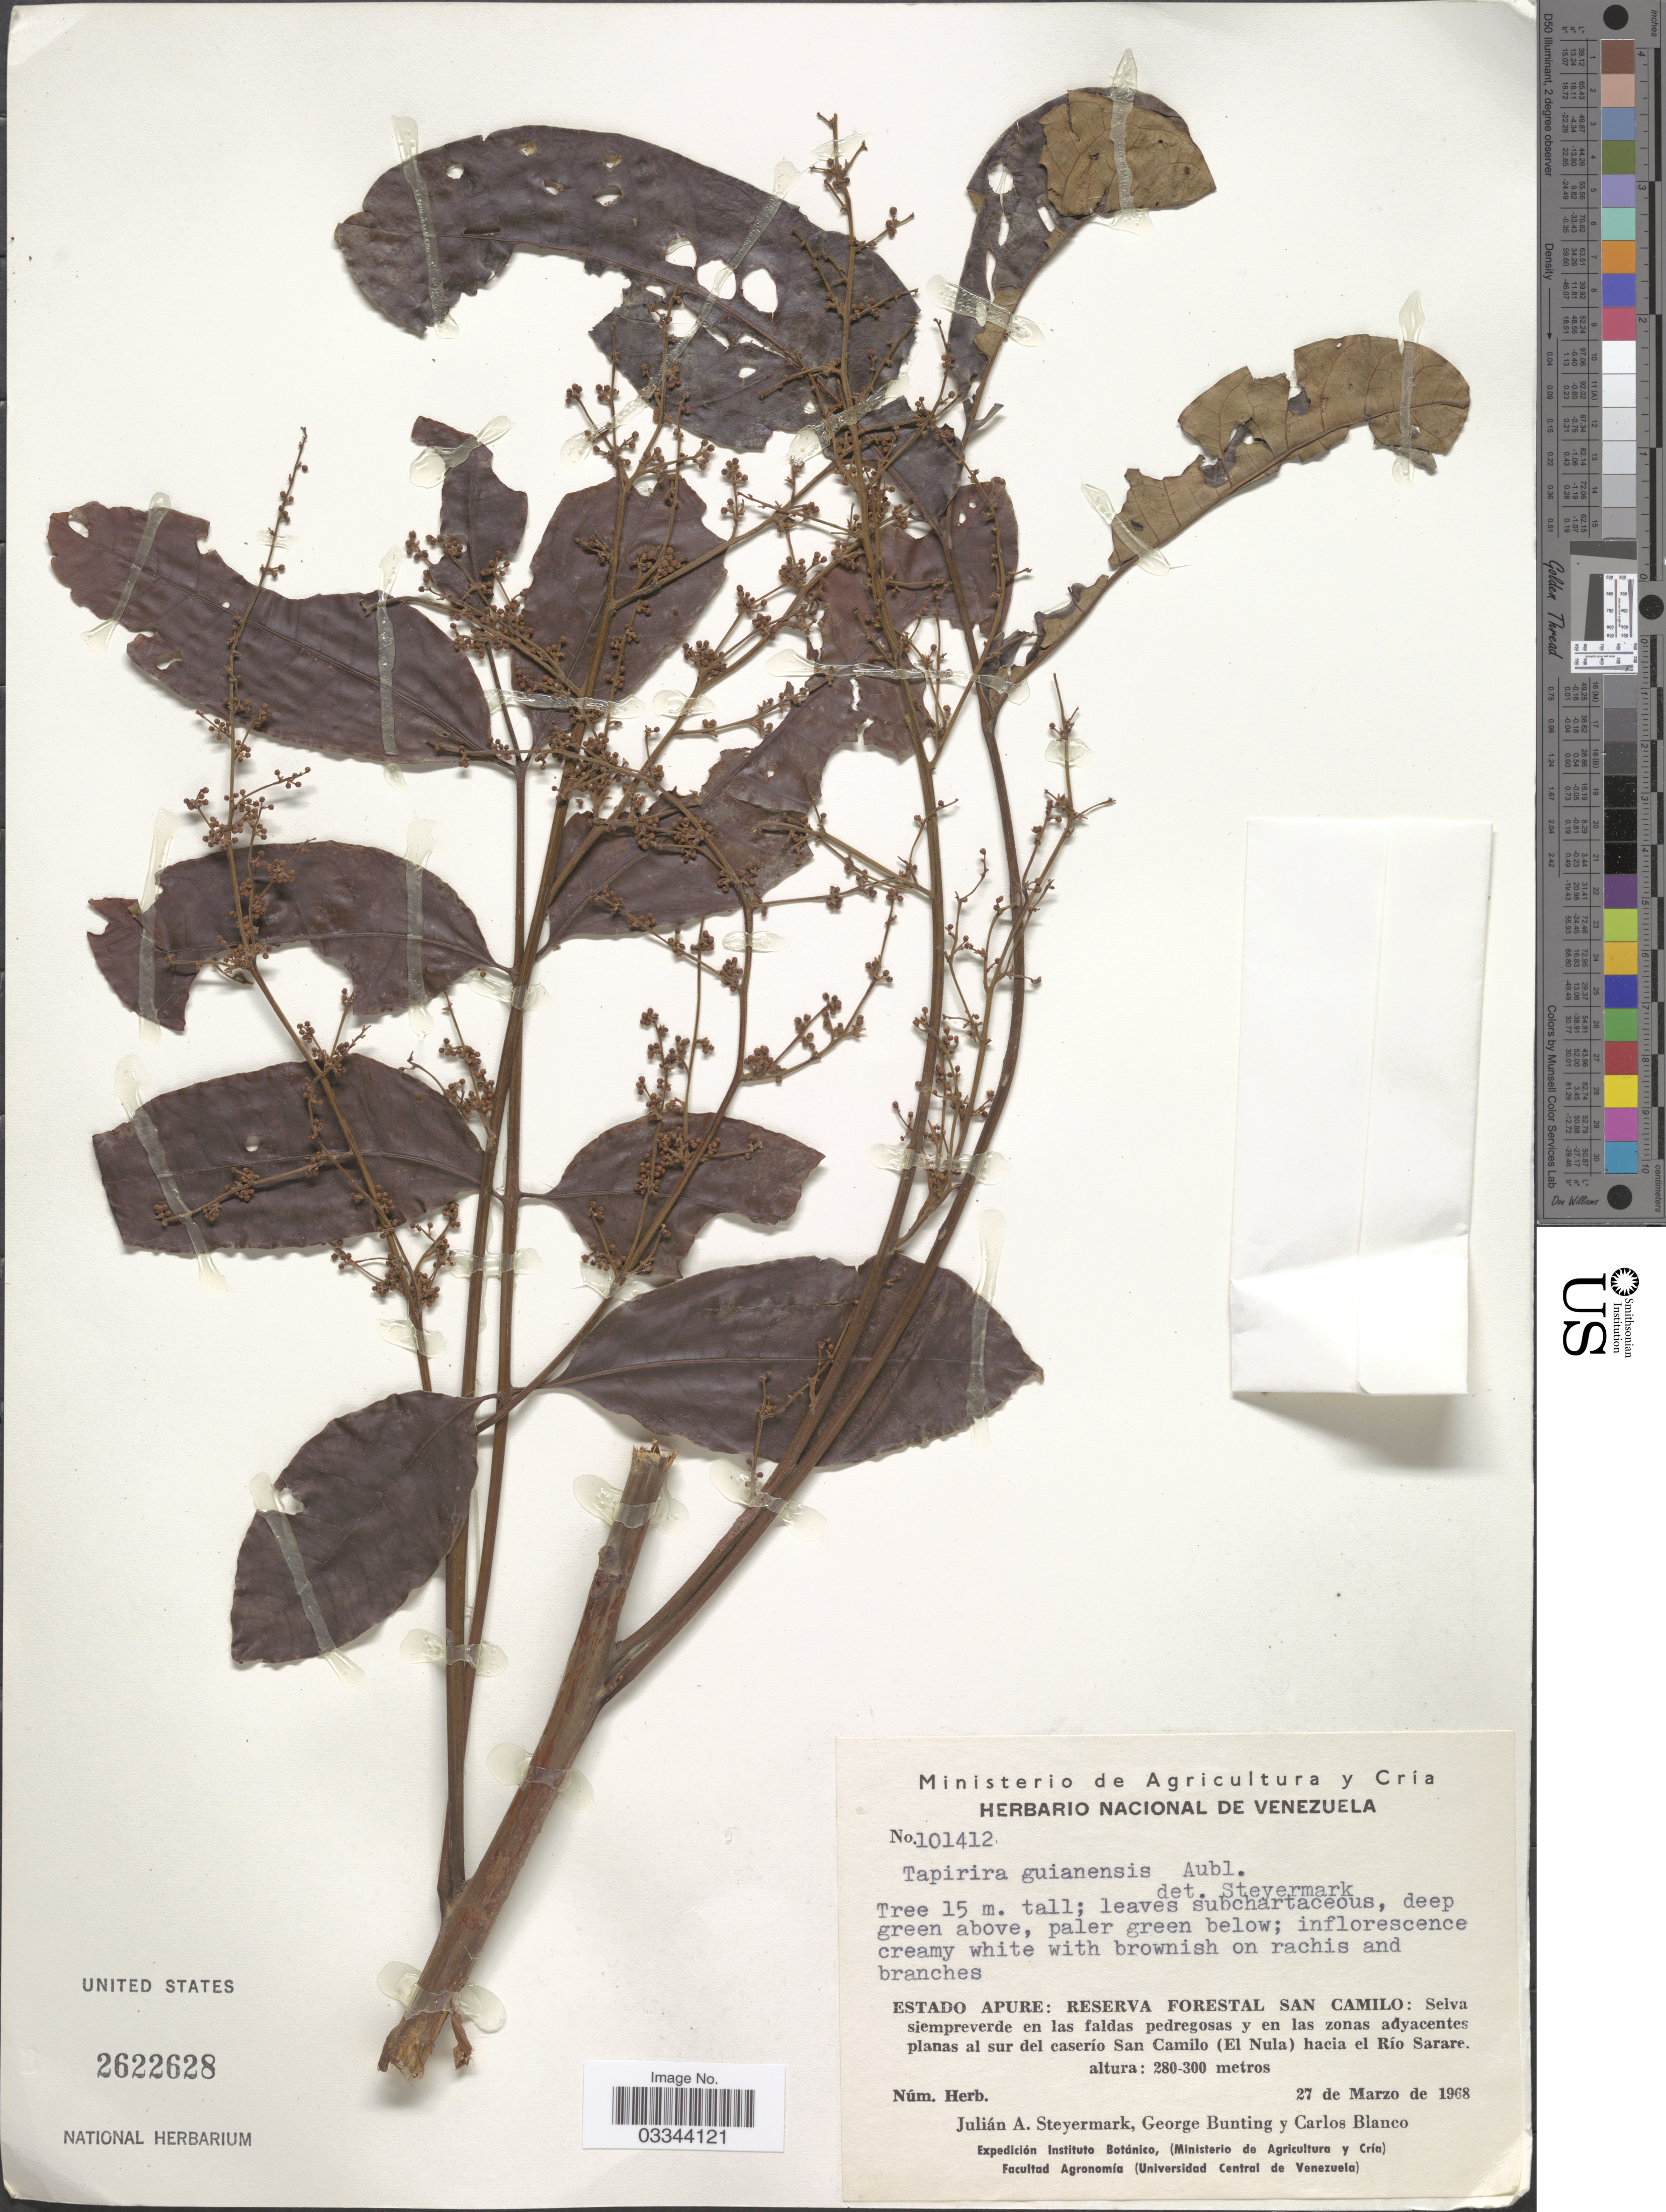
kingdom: Plantae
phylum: Tracheophyta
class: Magnoliopsida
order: Sapindales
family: Anacardiaceae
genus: Tapirira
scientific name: Tapirira guianensis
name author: Aubl.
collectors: J. Steyermark, G. S. Bunting & C. Blanco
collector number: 101412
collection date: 1968-03-27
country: Venezuela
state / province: Apure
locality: Reserva Forestal San Camilo: Selva siempreverde en las faldas pedregosas y en las zonas adyacentes planas al sur del caserío San Camilo (El Nula) hacia el Río Sarare.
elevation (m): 280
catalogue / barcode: US 2622628